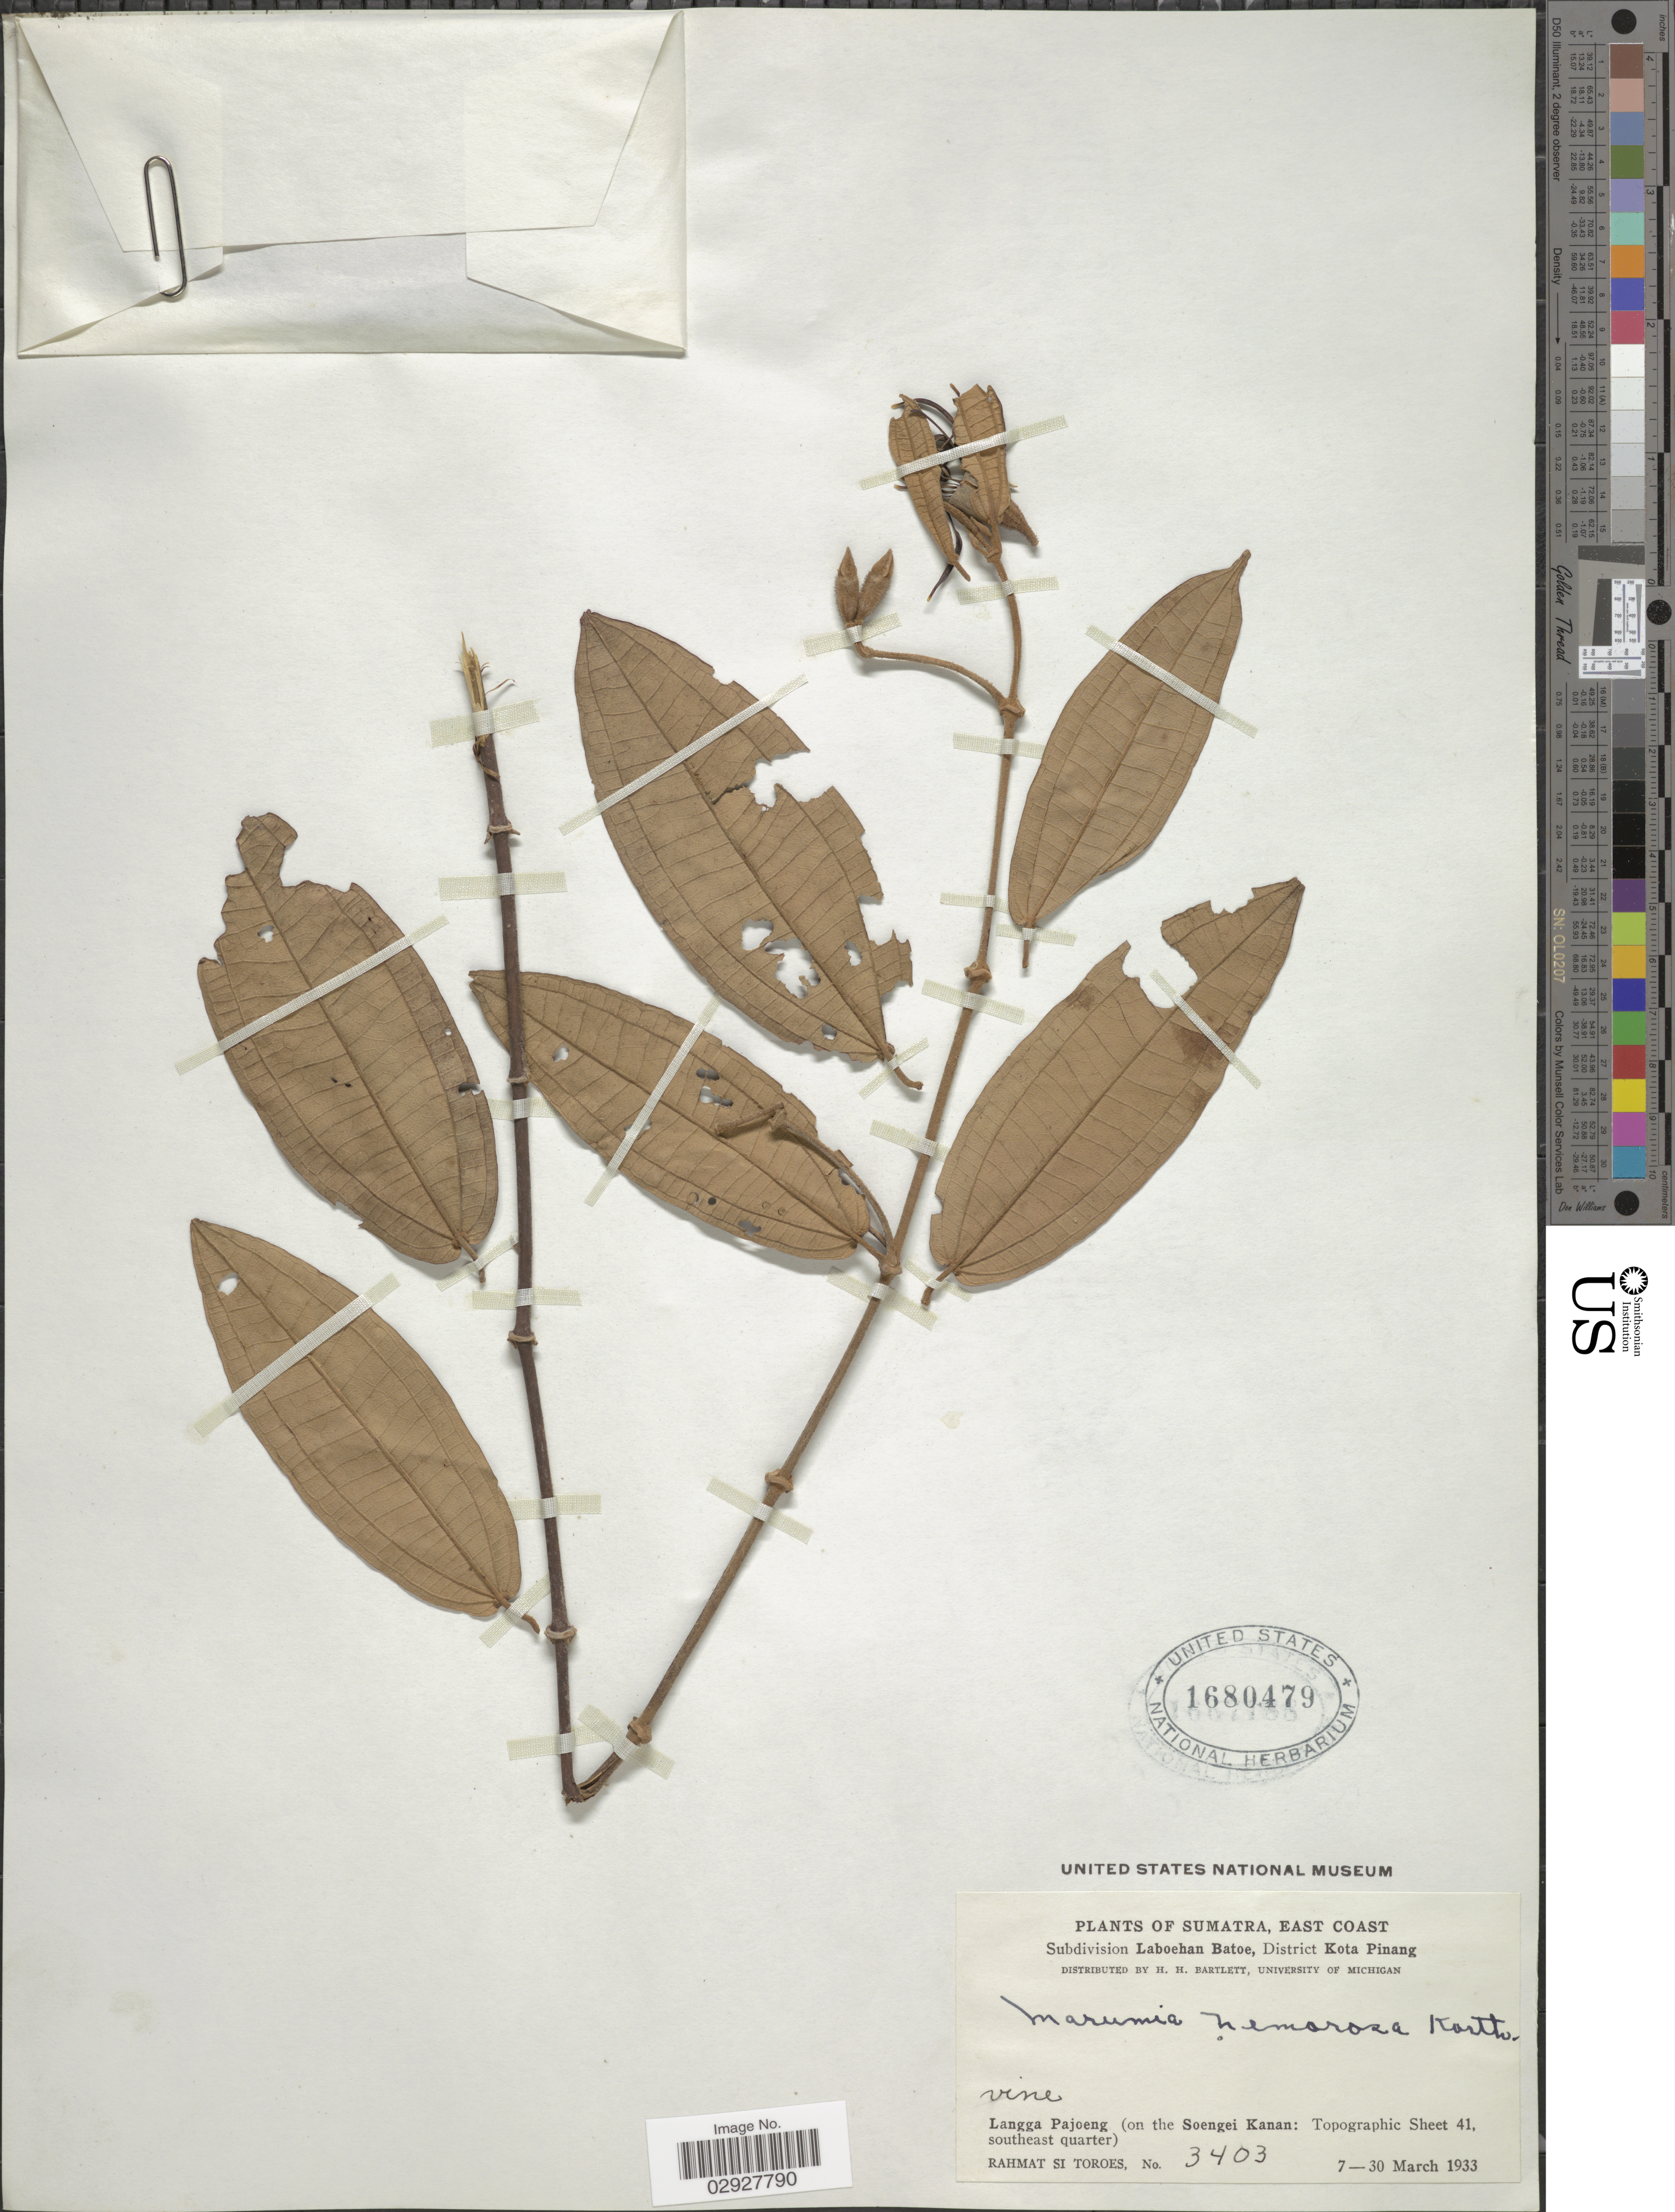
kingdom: Plantae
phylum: Tracheophyta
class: Magnoliopsida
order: Myrtales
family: Melastomataceae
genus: Macrolenes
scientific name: Macrolenes nemorosa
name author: (Jack) Bakh. f.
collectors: Rahmat Si Boeea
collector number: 3403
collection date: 1933-03-07/1933-03-30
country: Indonesia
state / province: Sumatra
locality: East Coast. Subdivision Laboehan Batoe, District Kota Pinang. Langga Pajoeng (on the Soengei Kanan: topographic Sheet 41, southeast quarter).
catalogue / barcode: US 1680479